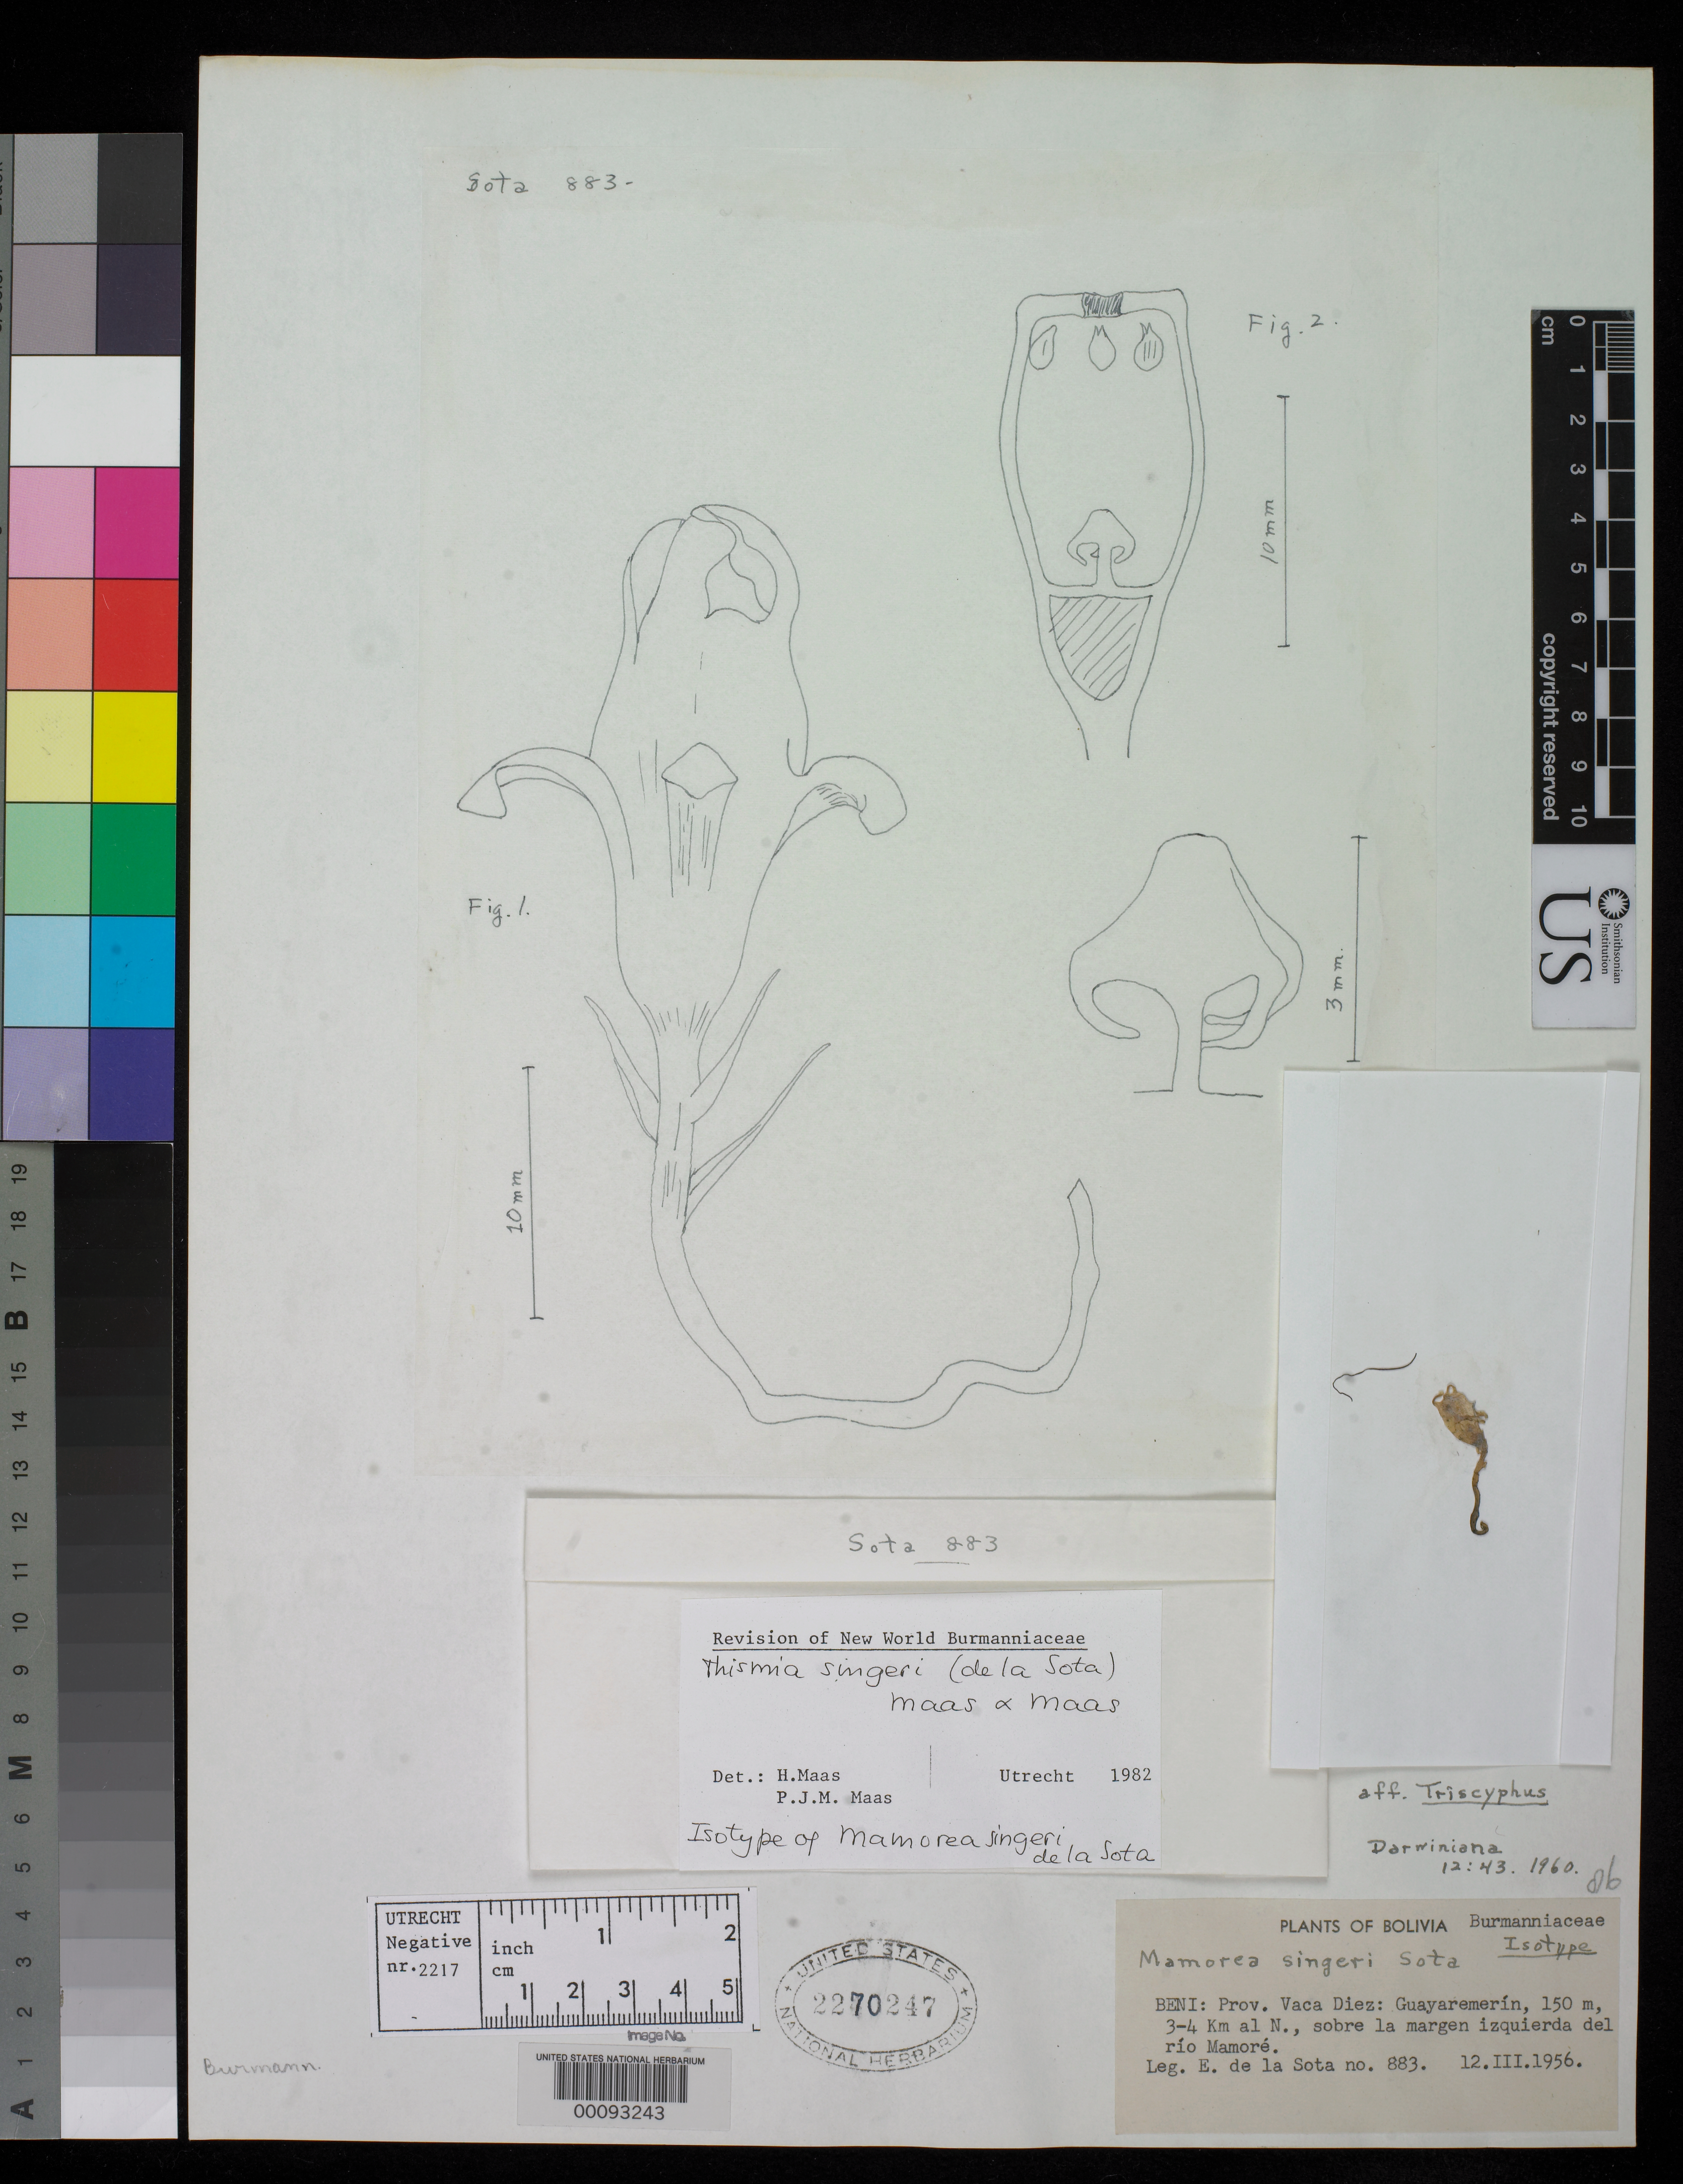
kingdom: Plantae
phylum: Tracheophyta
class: Liliopsida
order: Dioscoreales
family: Burmanniaceae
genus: Mamorea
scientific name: Mamorea singeri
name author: de la Sota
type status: Isotype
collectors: E. R. de la Sota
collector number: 883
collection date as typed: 12 Mar 1956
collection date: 1956-03-12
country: Bolivia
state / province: Beni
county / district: Vaca Diez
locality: Guayare Merin.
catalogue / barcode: US 2270247